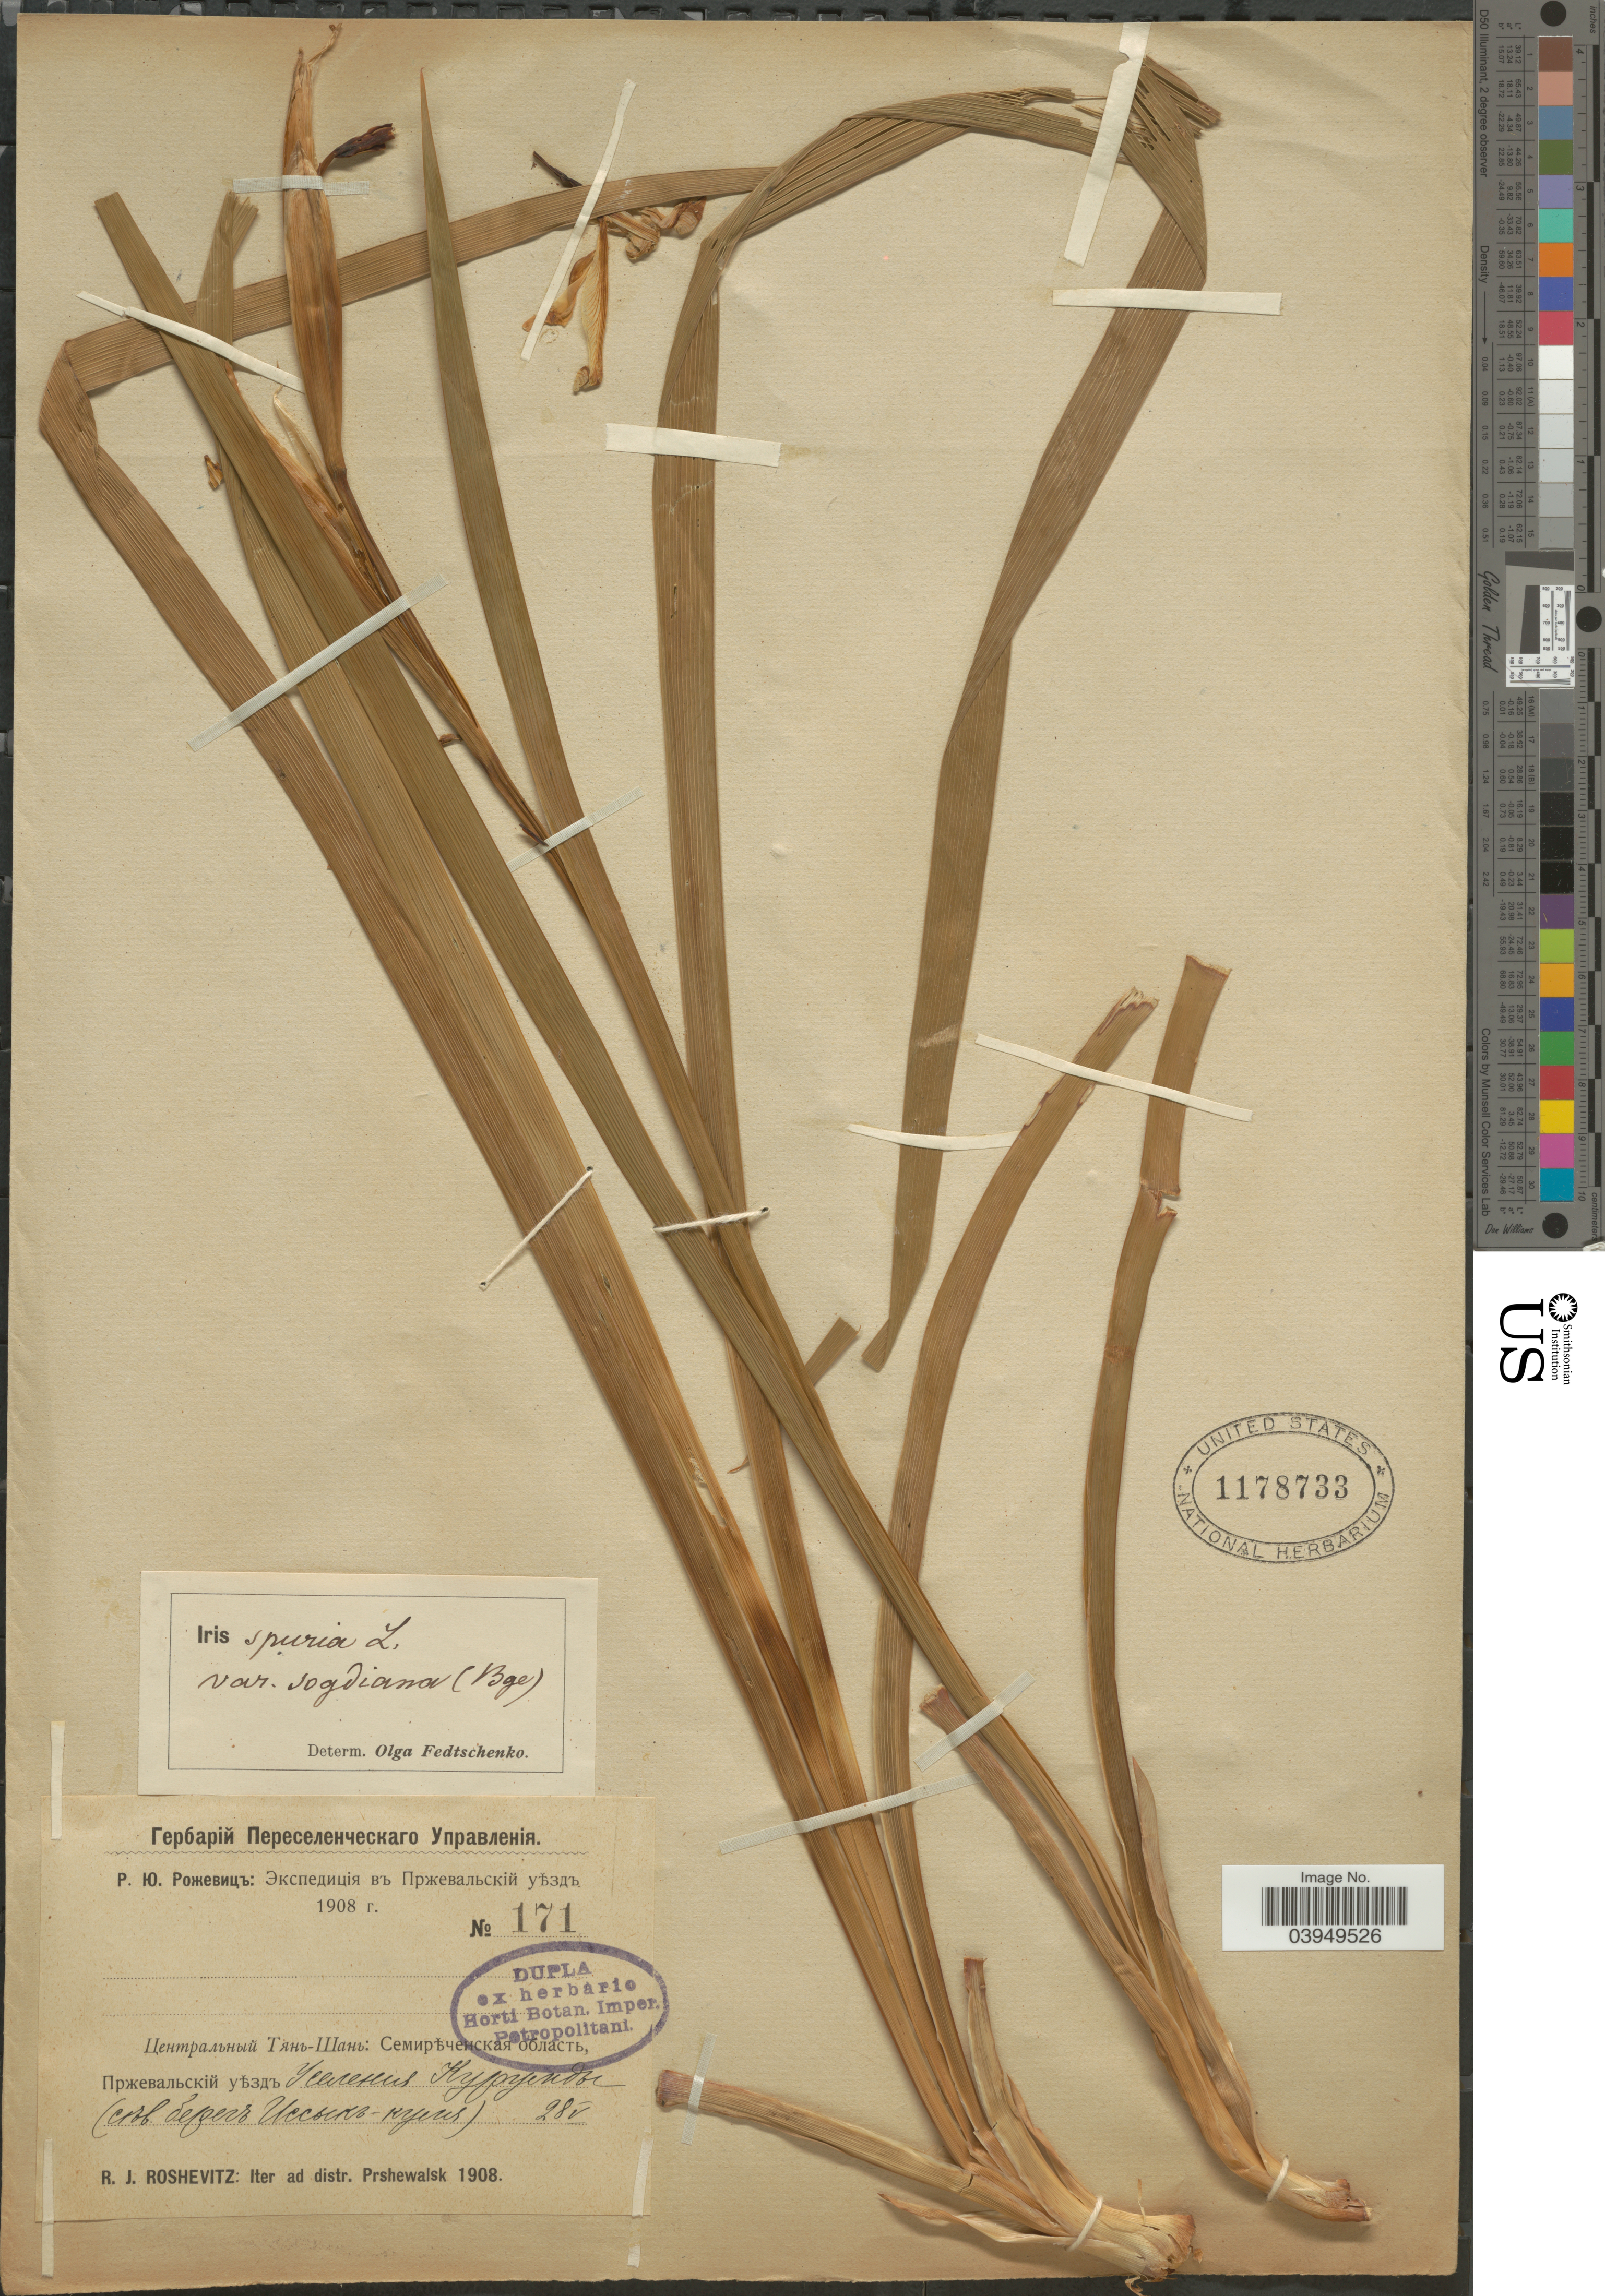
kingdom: Plantae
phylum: Tracheophyta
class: Liliopsida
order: Asparagales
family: Iridaceae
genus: Iris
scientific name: Iris spuria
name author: L.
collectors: R. J. Roshevitz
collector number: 171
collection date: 1908-05-28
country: Kyrgyzstan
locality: Lake Issyk-Kul near Korumdu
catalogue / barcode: US 1178733